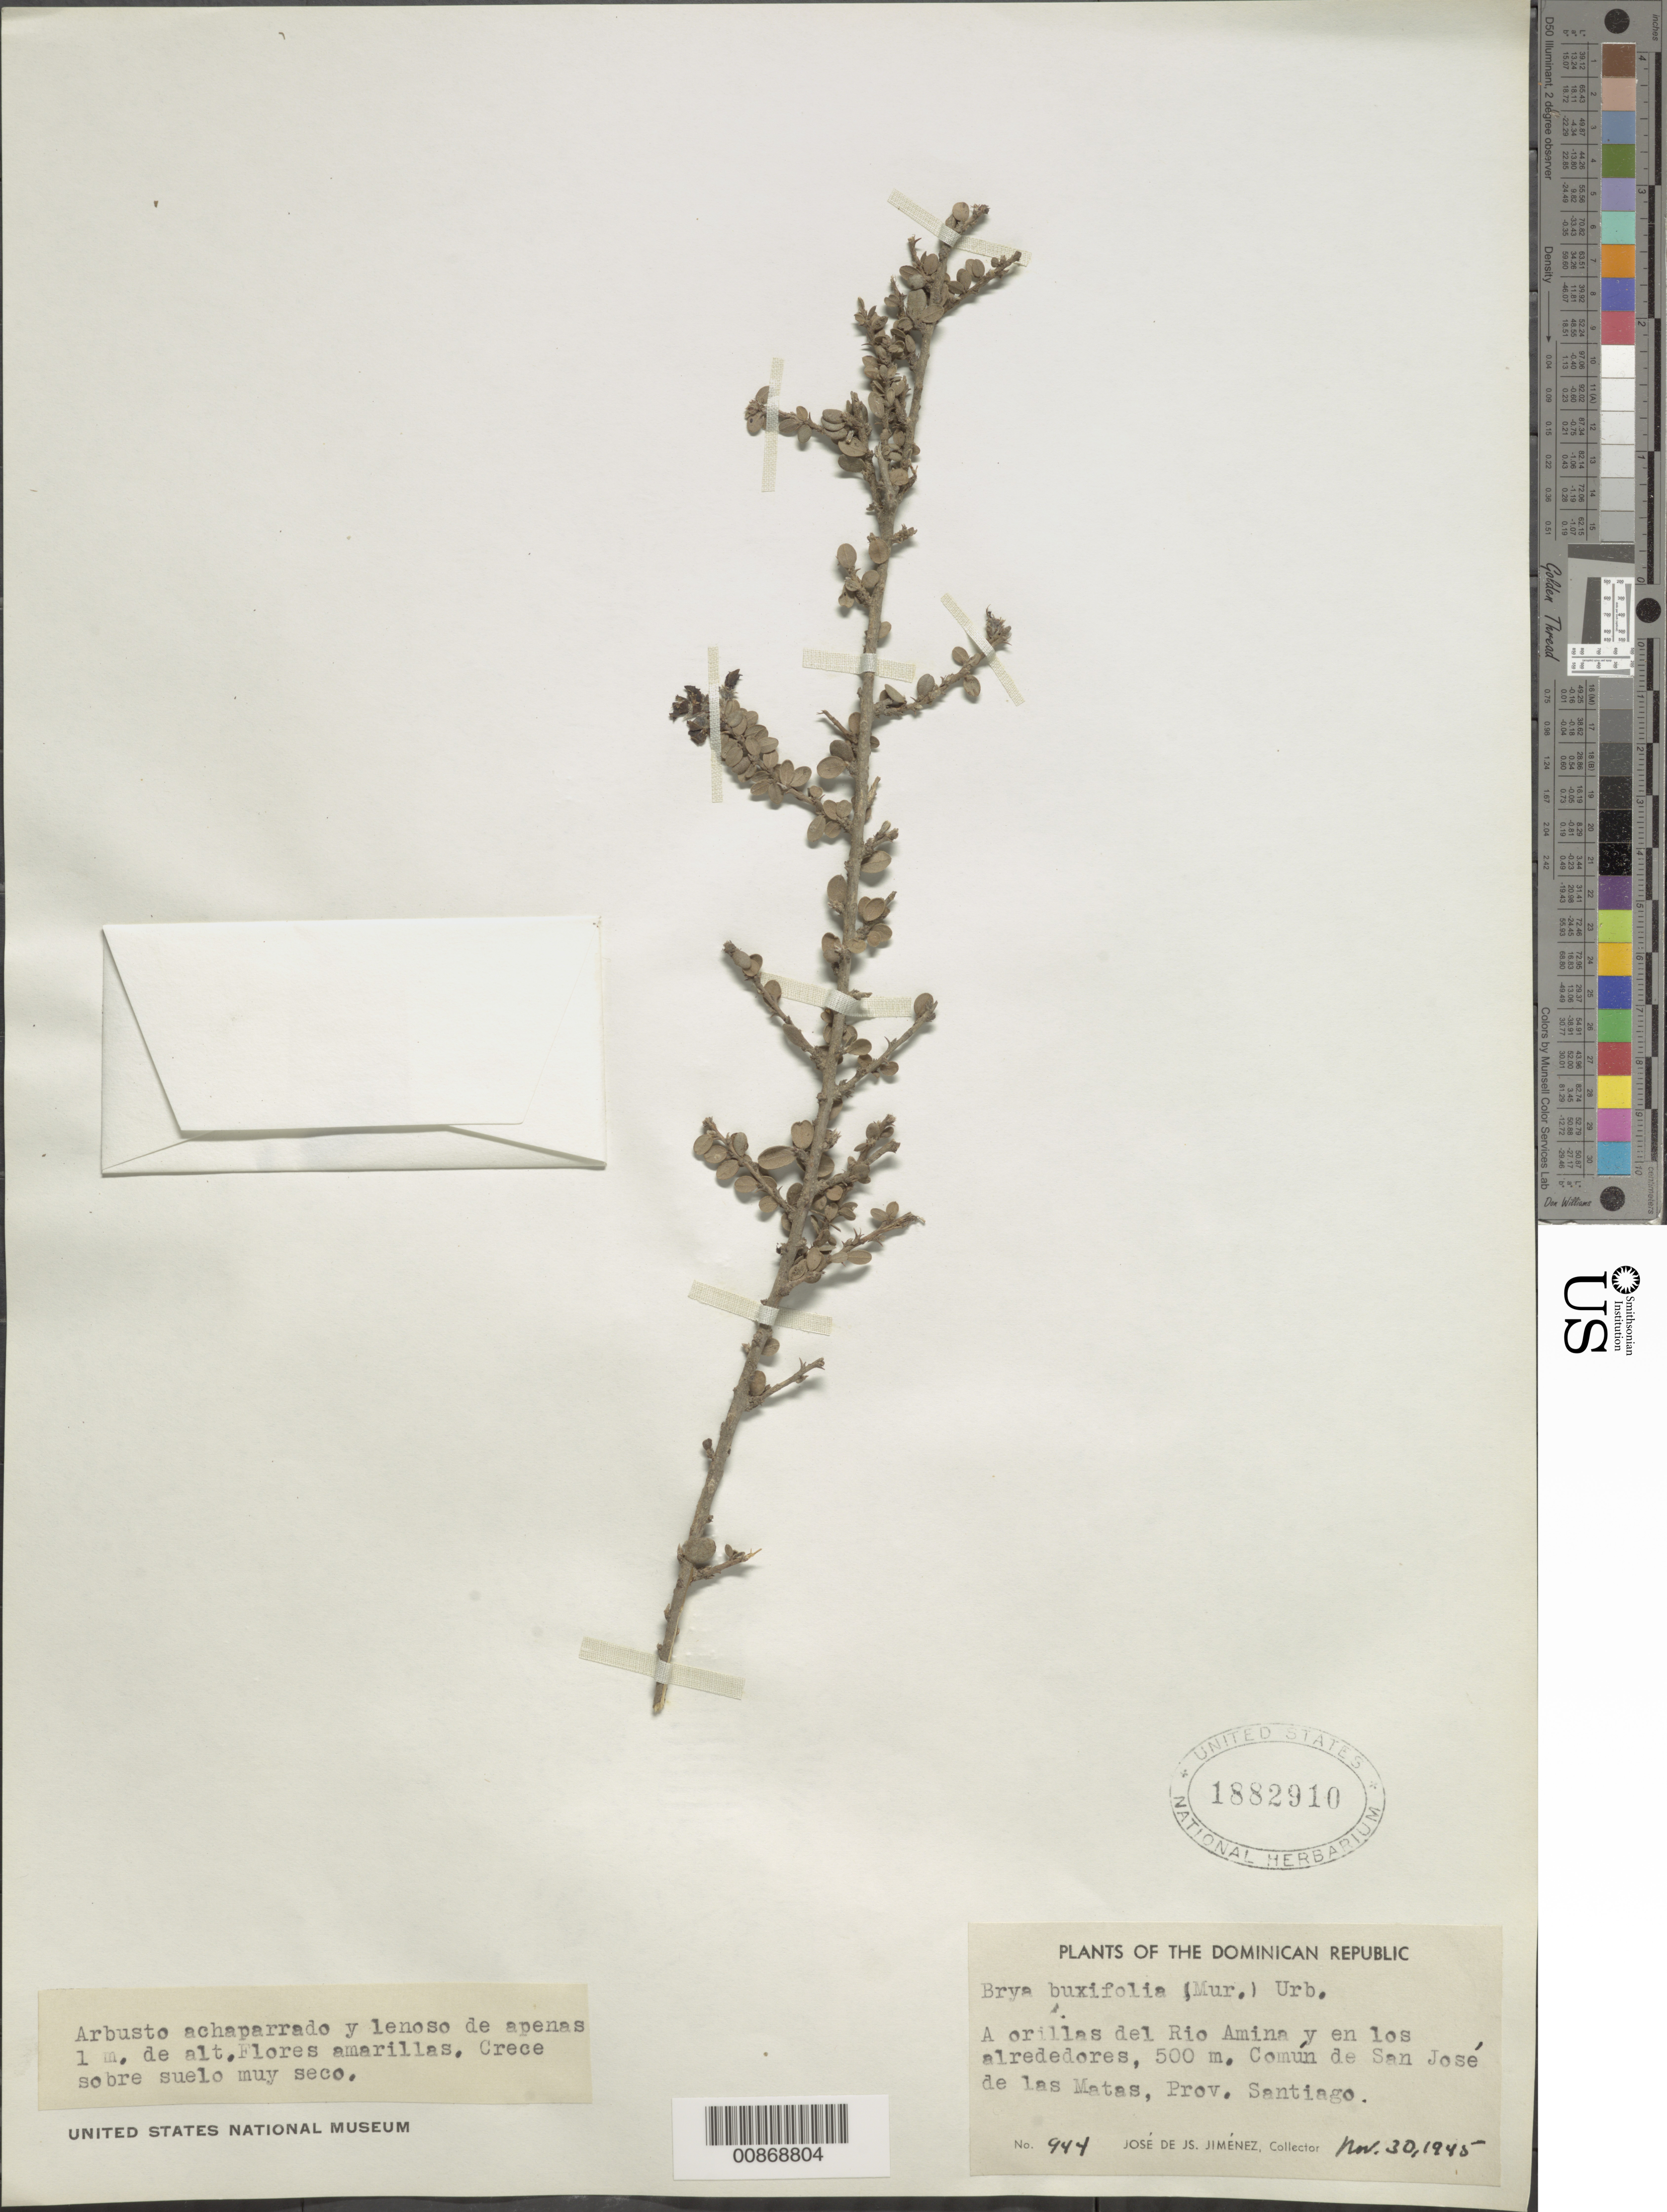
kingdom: Plantae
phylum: Tracheophyta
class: Magnoliopsida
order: Fabales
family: Fabaceae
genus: Brya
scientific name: Brya buxifolia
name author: (Murray) Urb.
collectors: J. J. Jiménez Almonte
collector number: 944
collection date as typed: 30 Nov 1945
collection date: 1945-11-30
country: Dominican Republic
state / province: Santiago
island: Hispaniola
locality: A orillas del Río Amina y en los alrededores.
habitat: Crece sobre suelo muy seco.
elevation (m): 500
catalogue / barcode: US 1882910